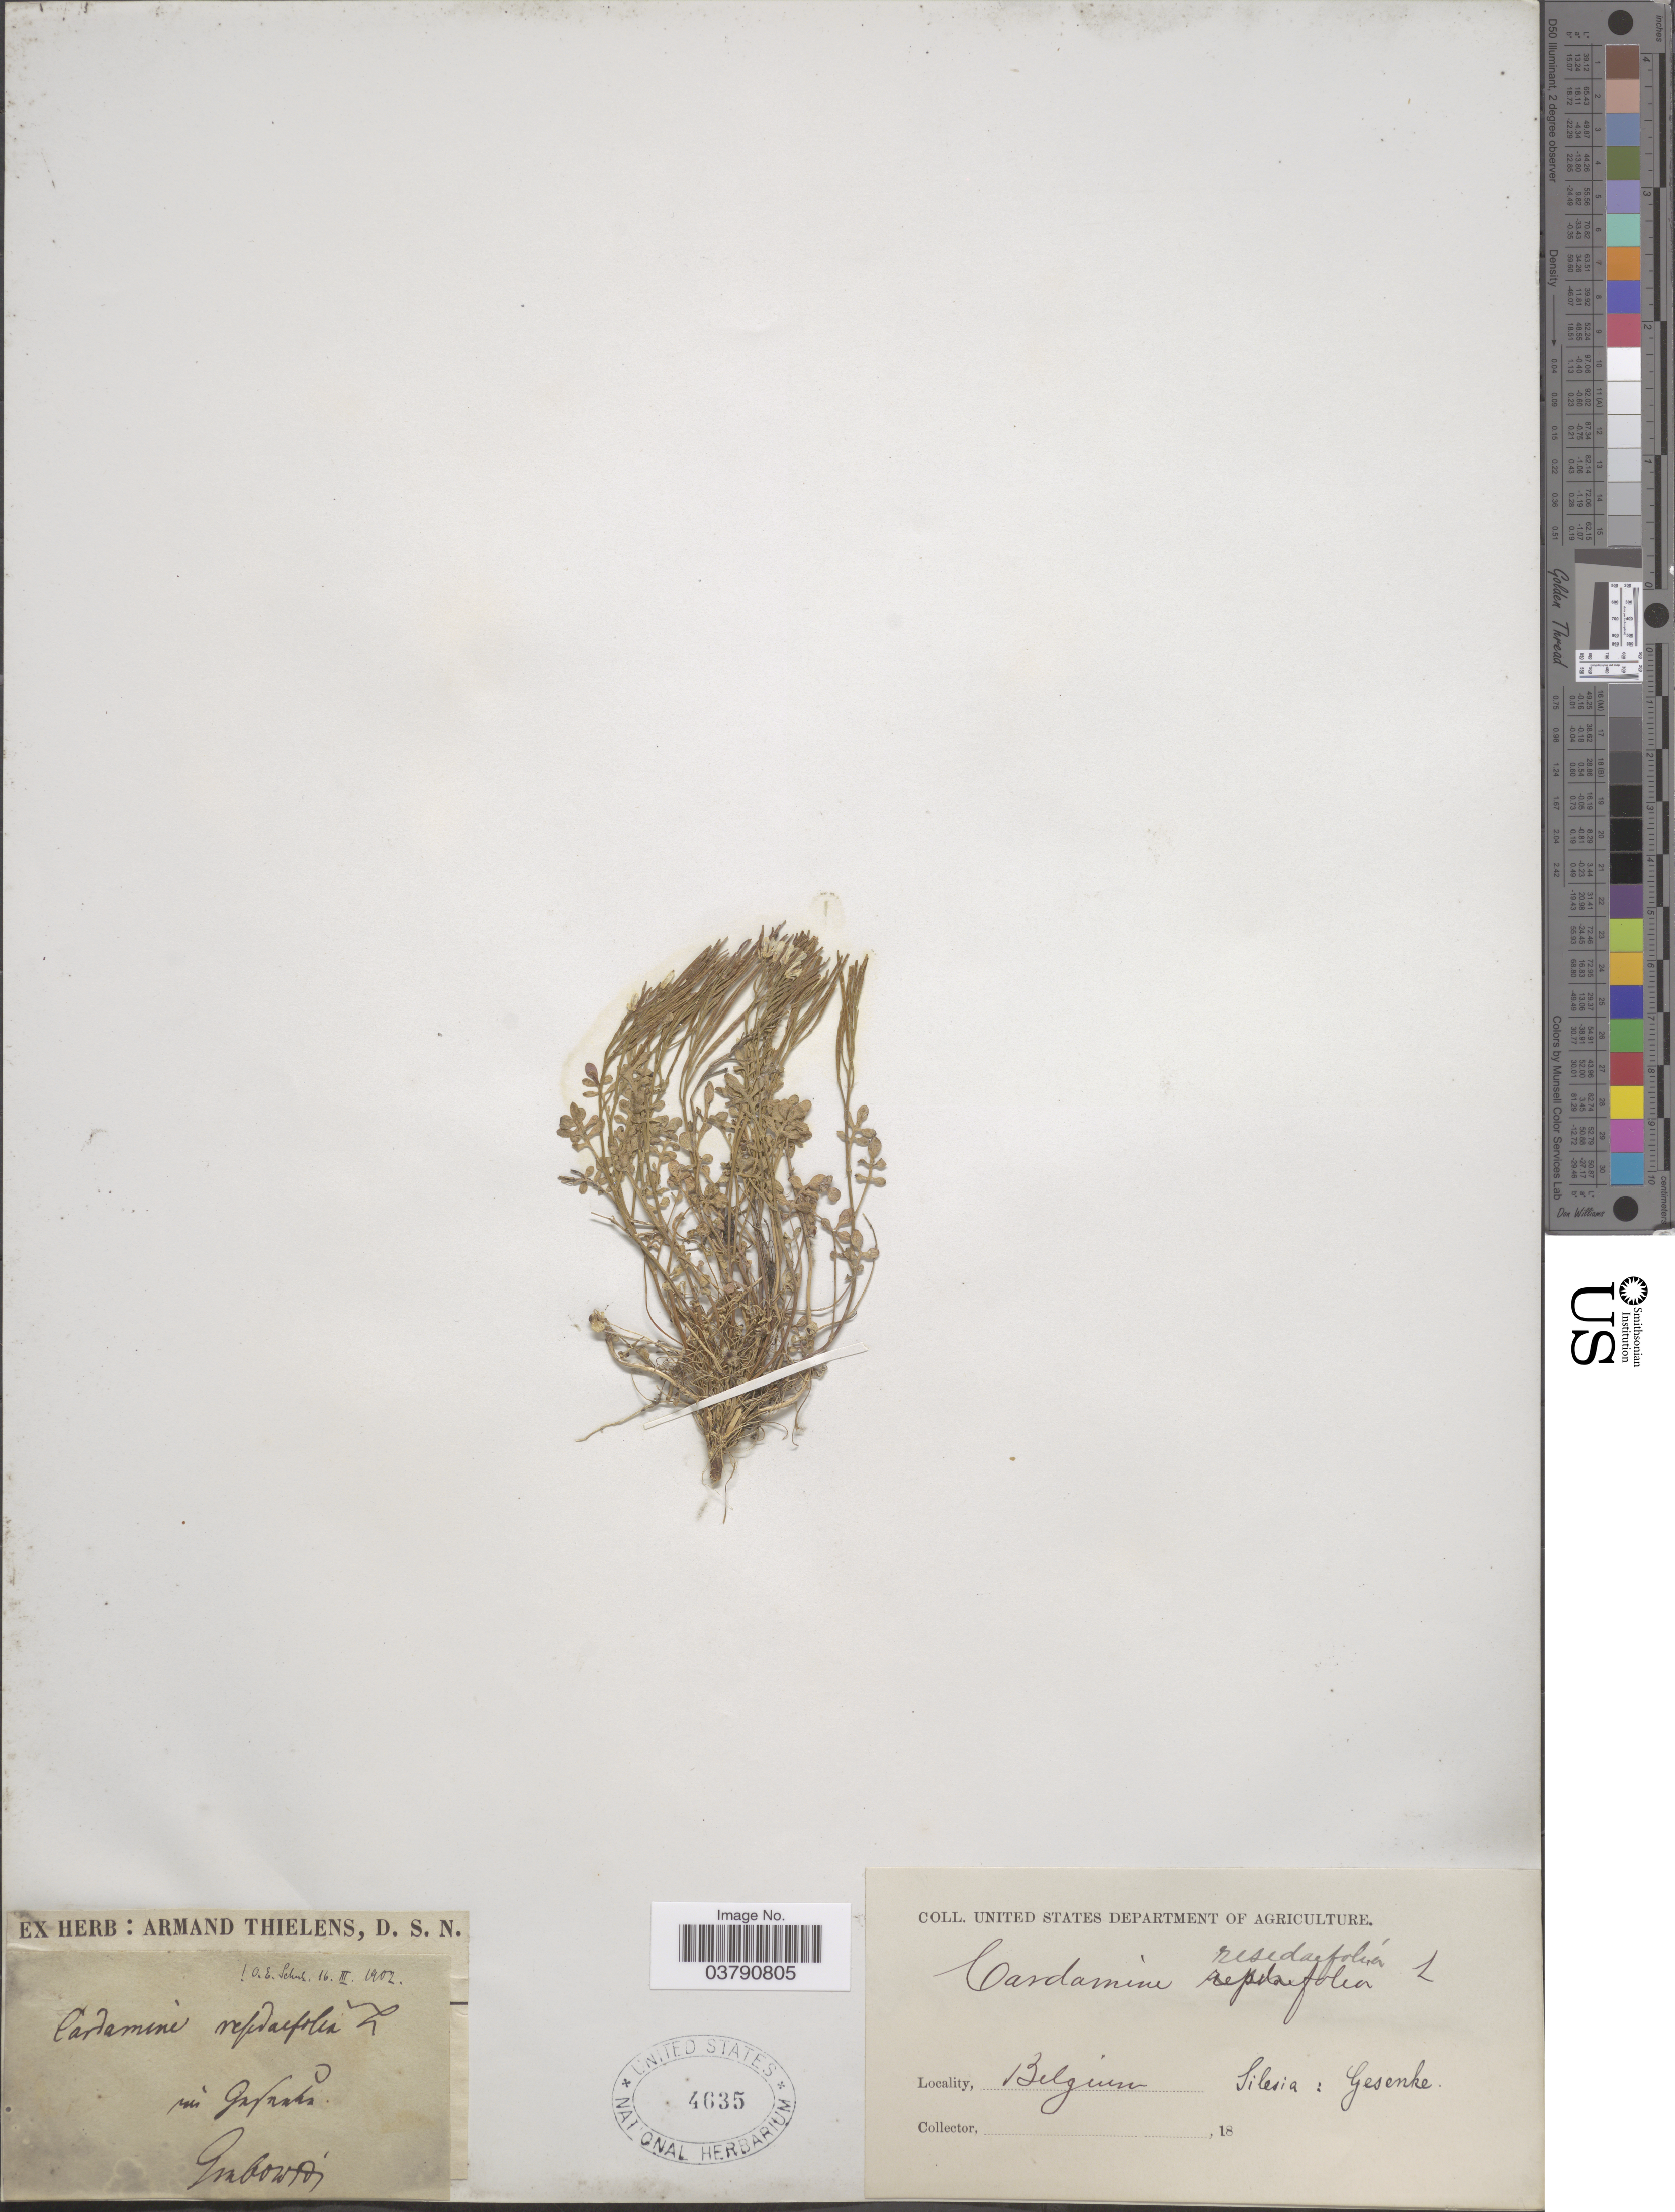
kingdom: Plantae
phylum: Tracheophyta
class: Magnoliopsida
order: Brassicales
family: Brassicaceae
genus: Cardamine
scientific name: Cardamine resedifolia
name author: L.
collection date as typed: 18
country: Belgium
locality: Silesia im Gesenke.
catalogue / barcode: US 4635